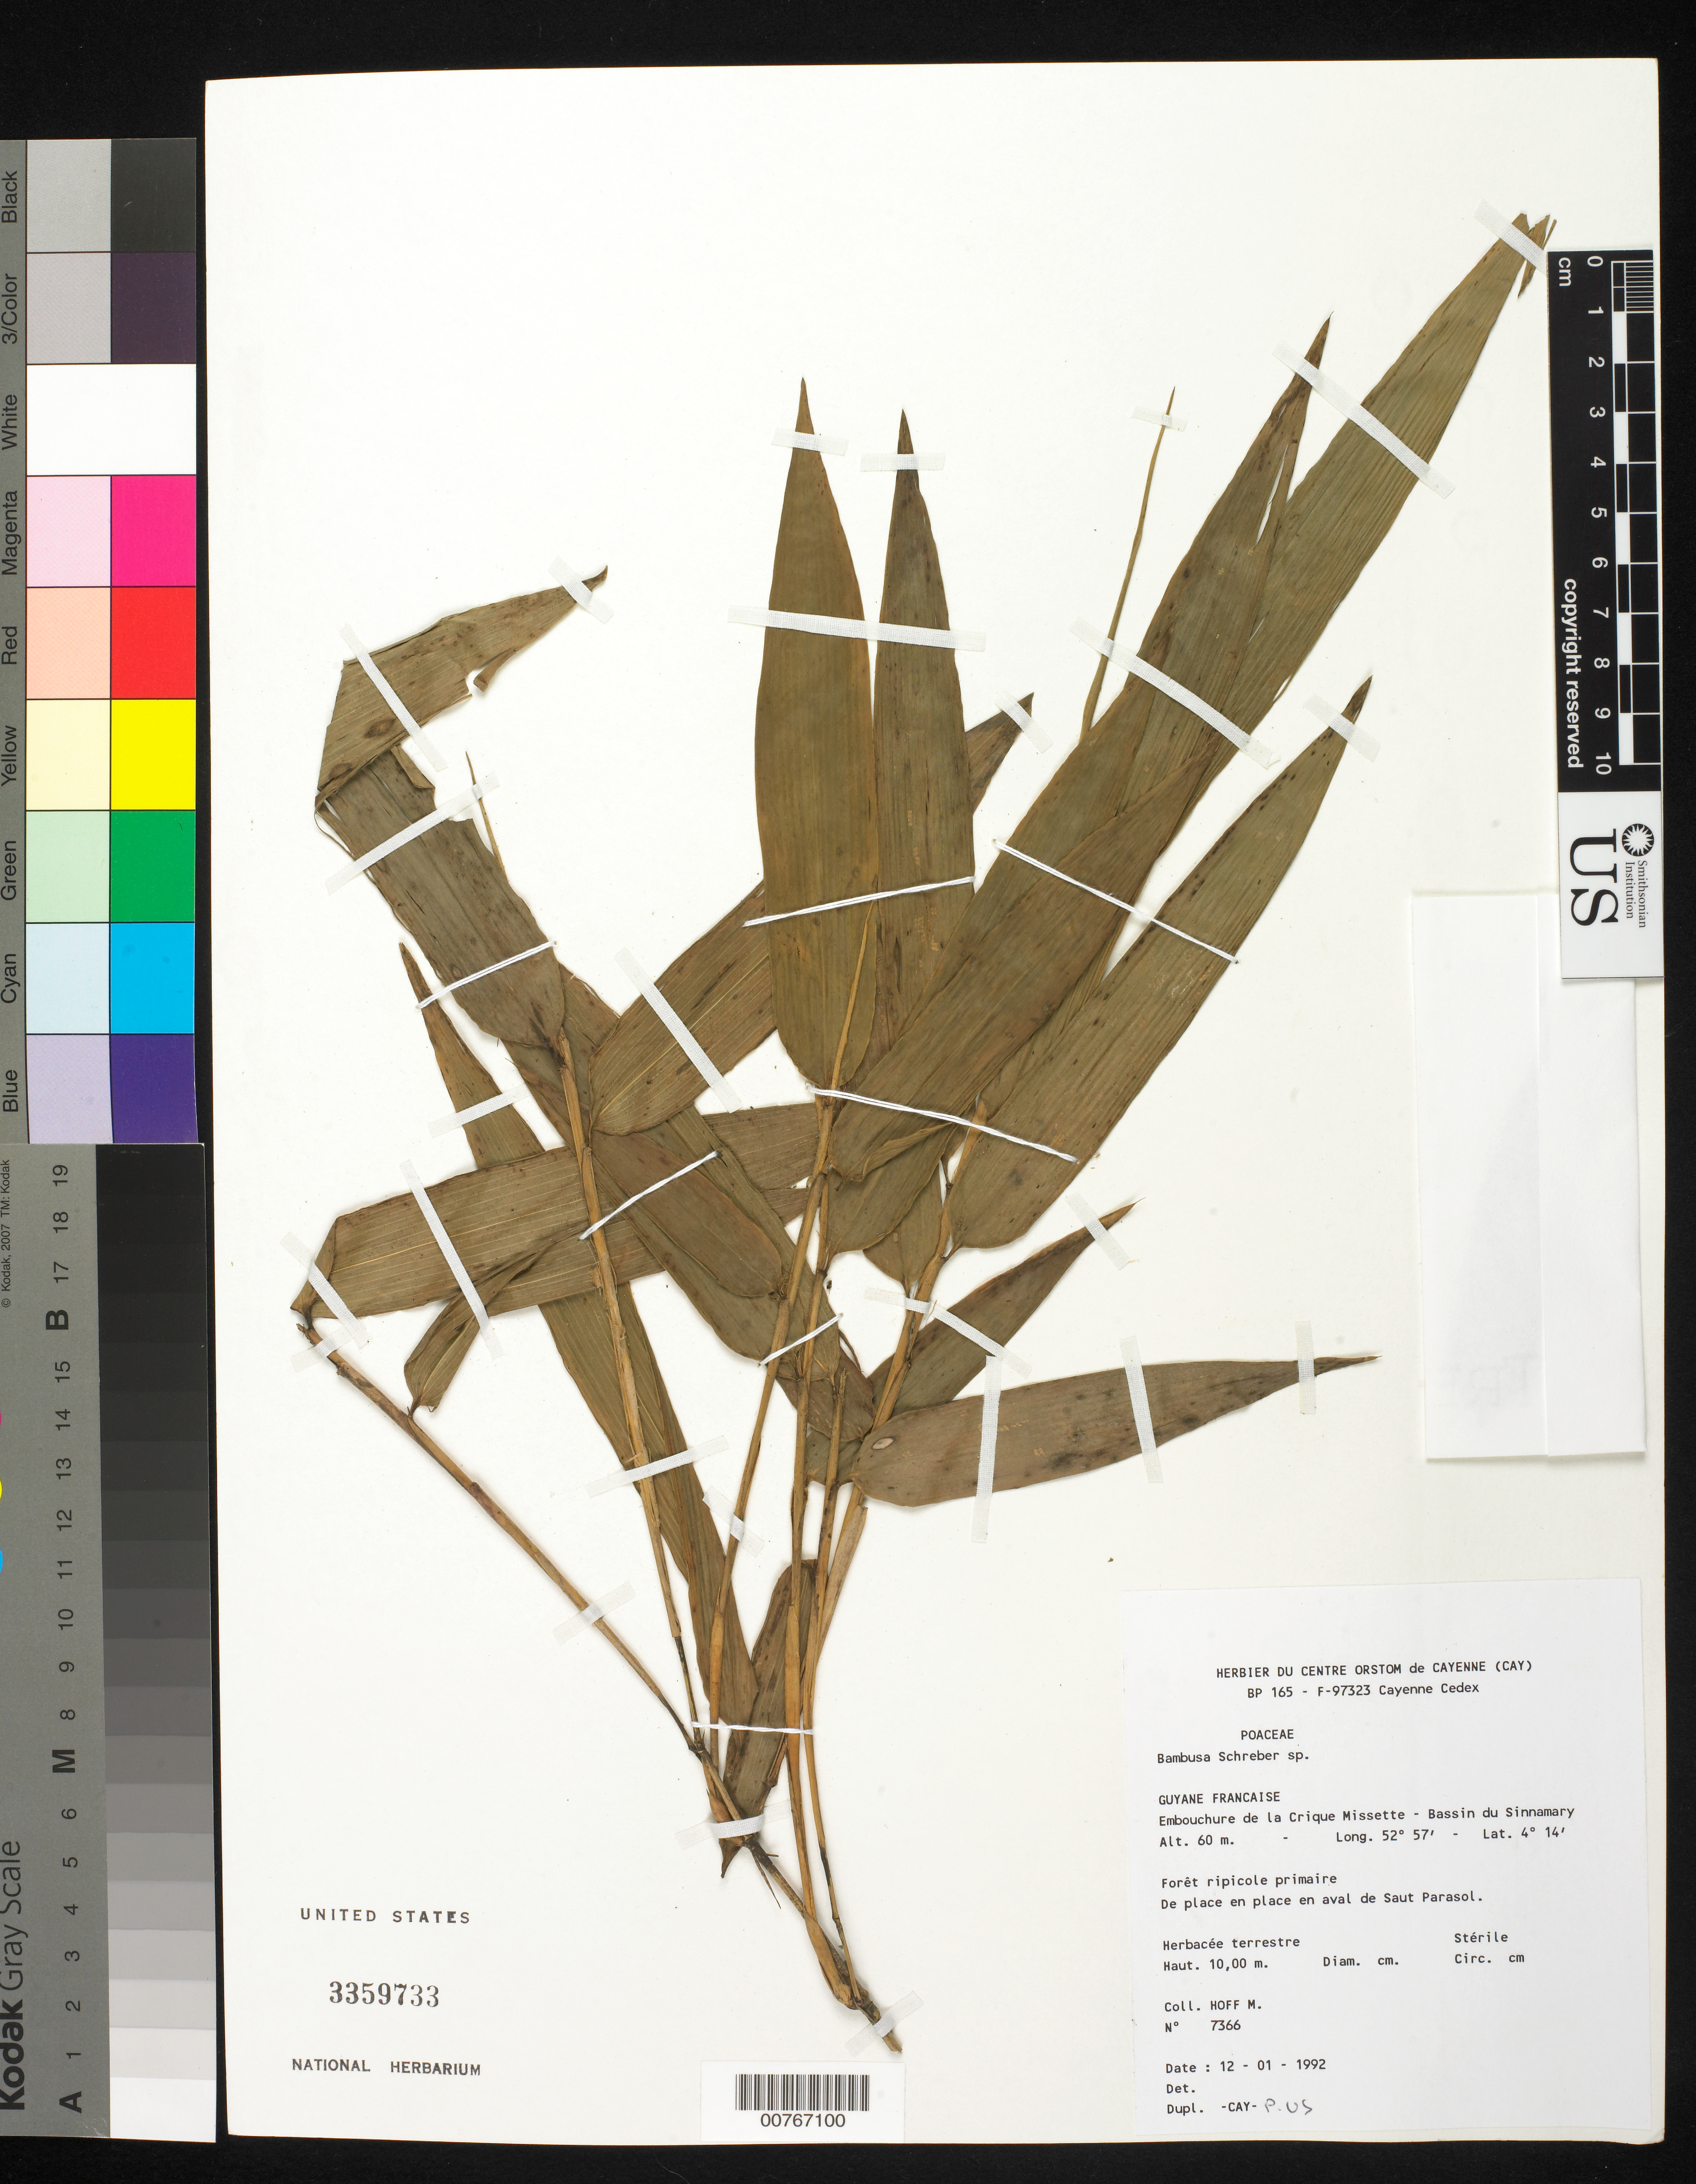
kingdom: Plantae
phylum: Tracheophyta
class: Liliopsida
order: Poales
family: Poaceae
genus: Guadua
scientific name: Guadua sp.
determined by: Judziewicz, E. J.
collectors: M. Hoff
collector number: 7366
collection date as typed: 12-Jan-92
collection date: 1992-01-12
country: French Guiana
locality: Crique Missette, Bassin du Sinnamary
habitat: Primary riparian forest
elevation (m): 60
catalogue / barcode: US 3359733